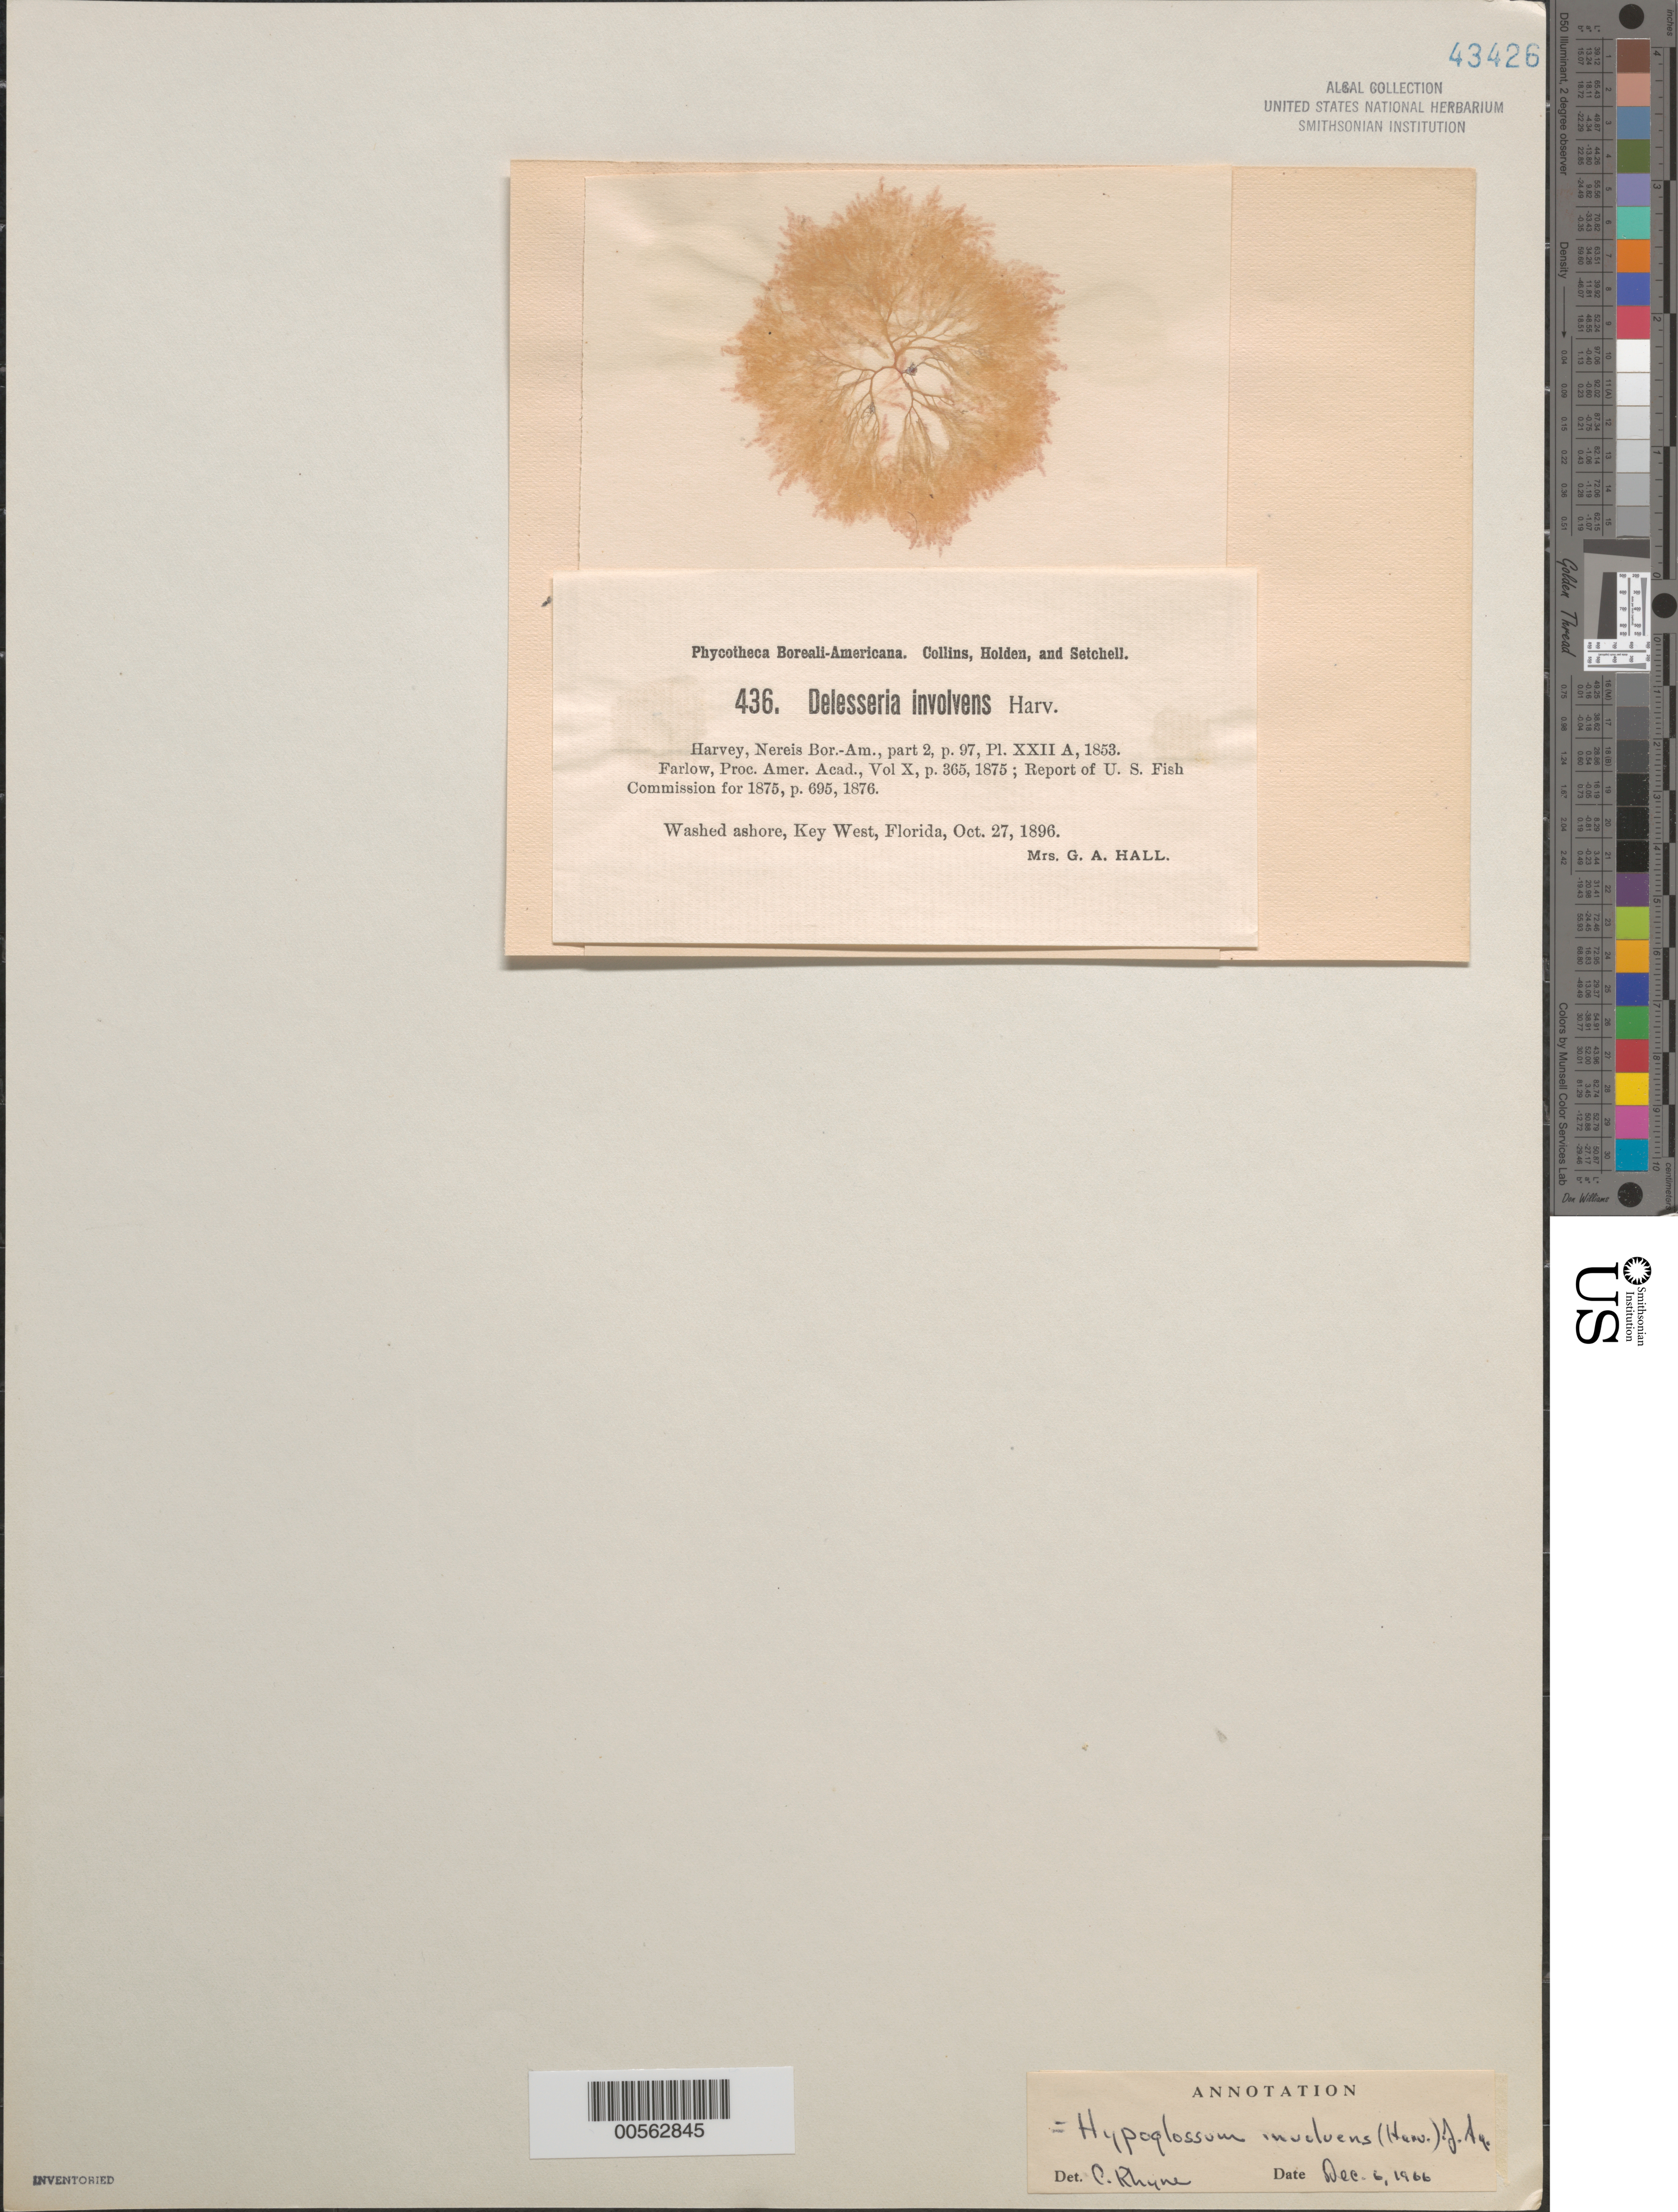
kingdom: Plantae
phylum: Rhodophyta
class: Florideophyceae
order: Ceramiales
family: Delesseriaceae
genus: Hypoglossum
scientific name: Hypoglossum involvens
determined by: Rhyne, C. F.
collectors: Mrs. Hall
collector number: PB-A 436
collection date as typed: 27 Oct 1896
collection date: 1896-10-27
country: United States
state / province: Florida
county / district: Monroe County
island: Key West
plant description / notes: Collins, Holden & Setchell, Phycotheca Boreali-Americana, as Delesseria involvens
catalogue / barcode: US 43426